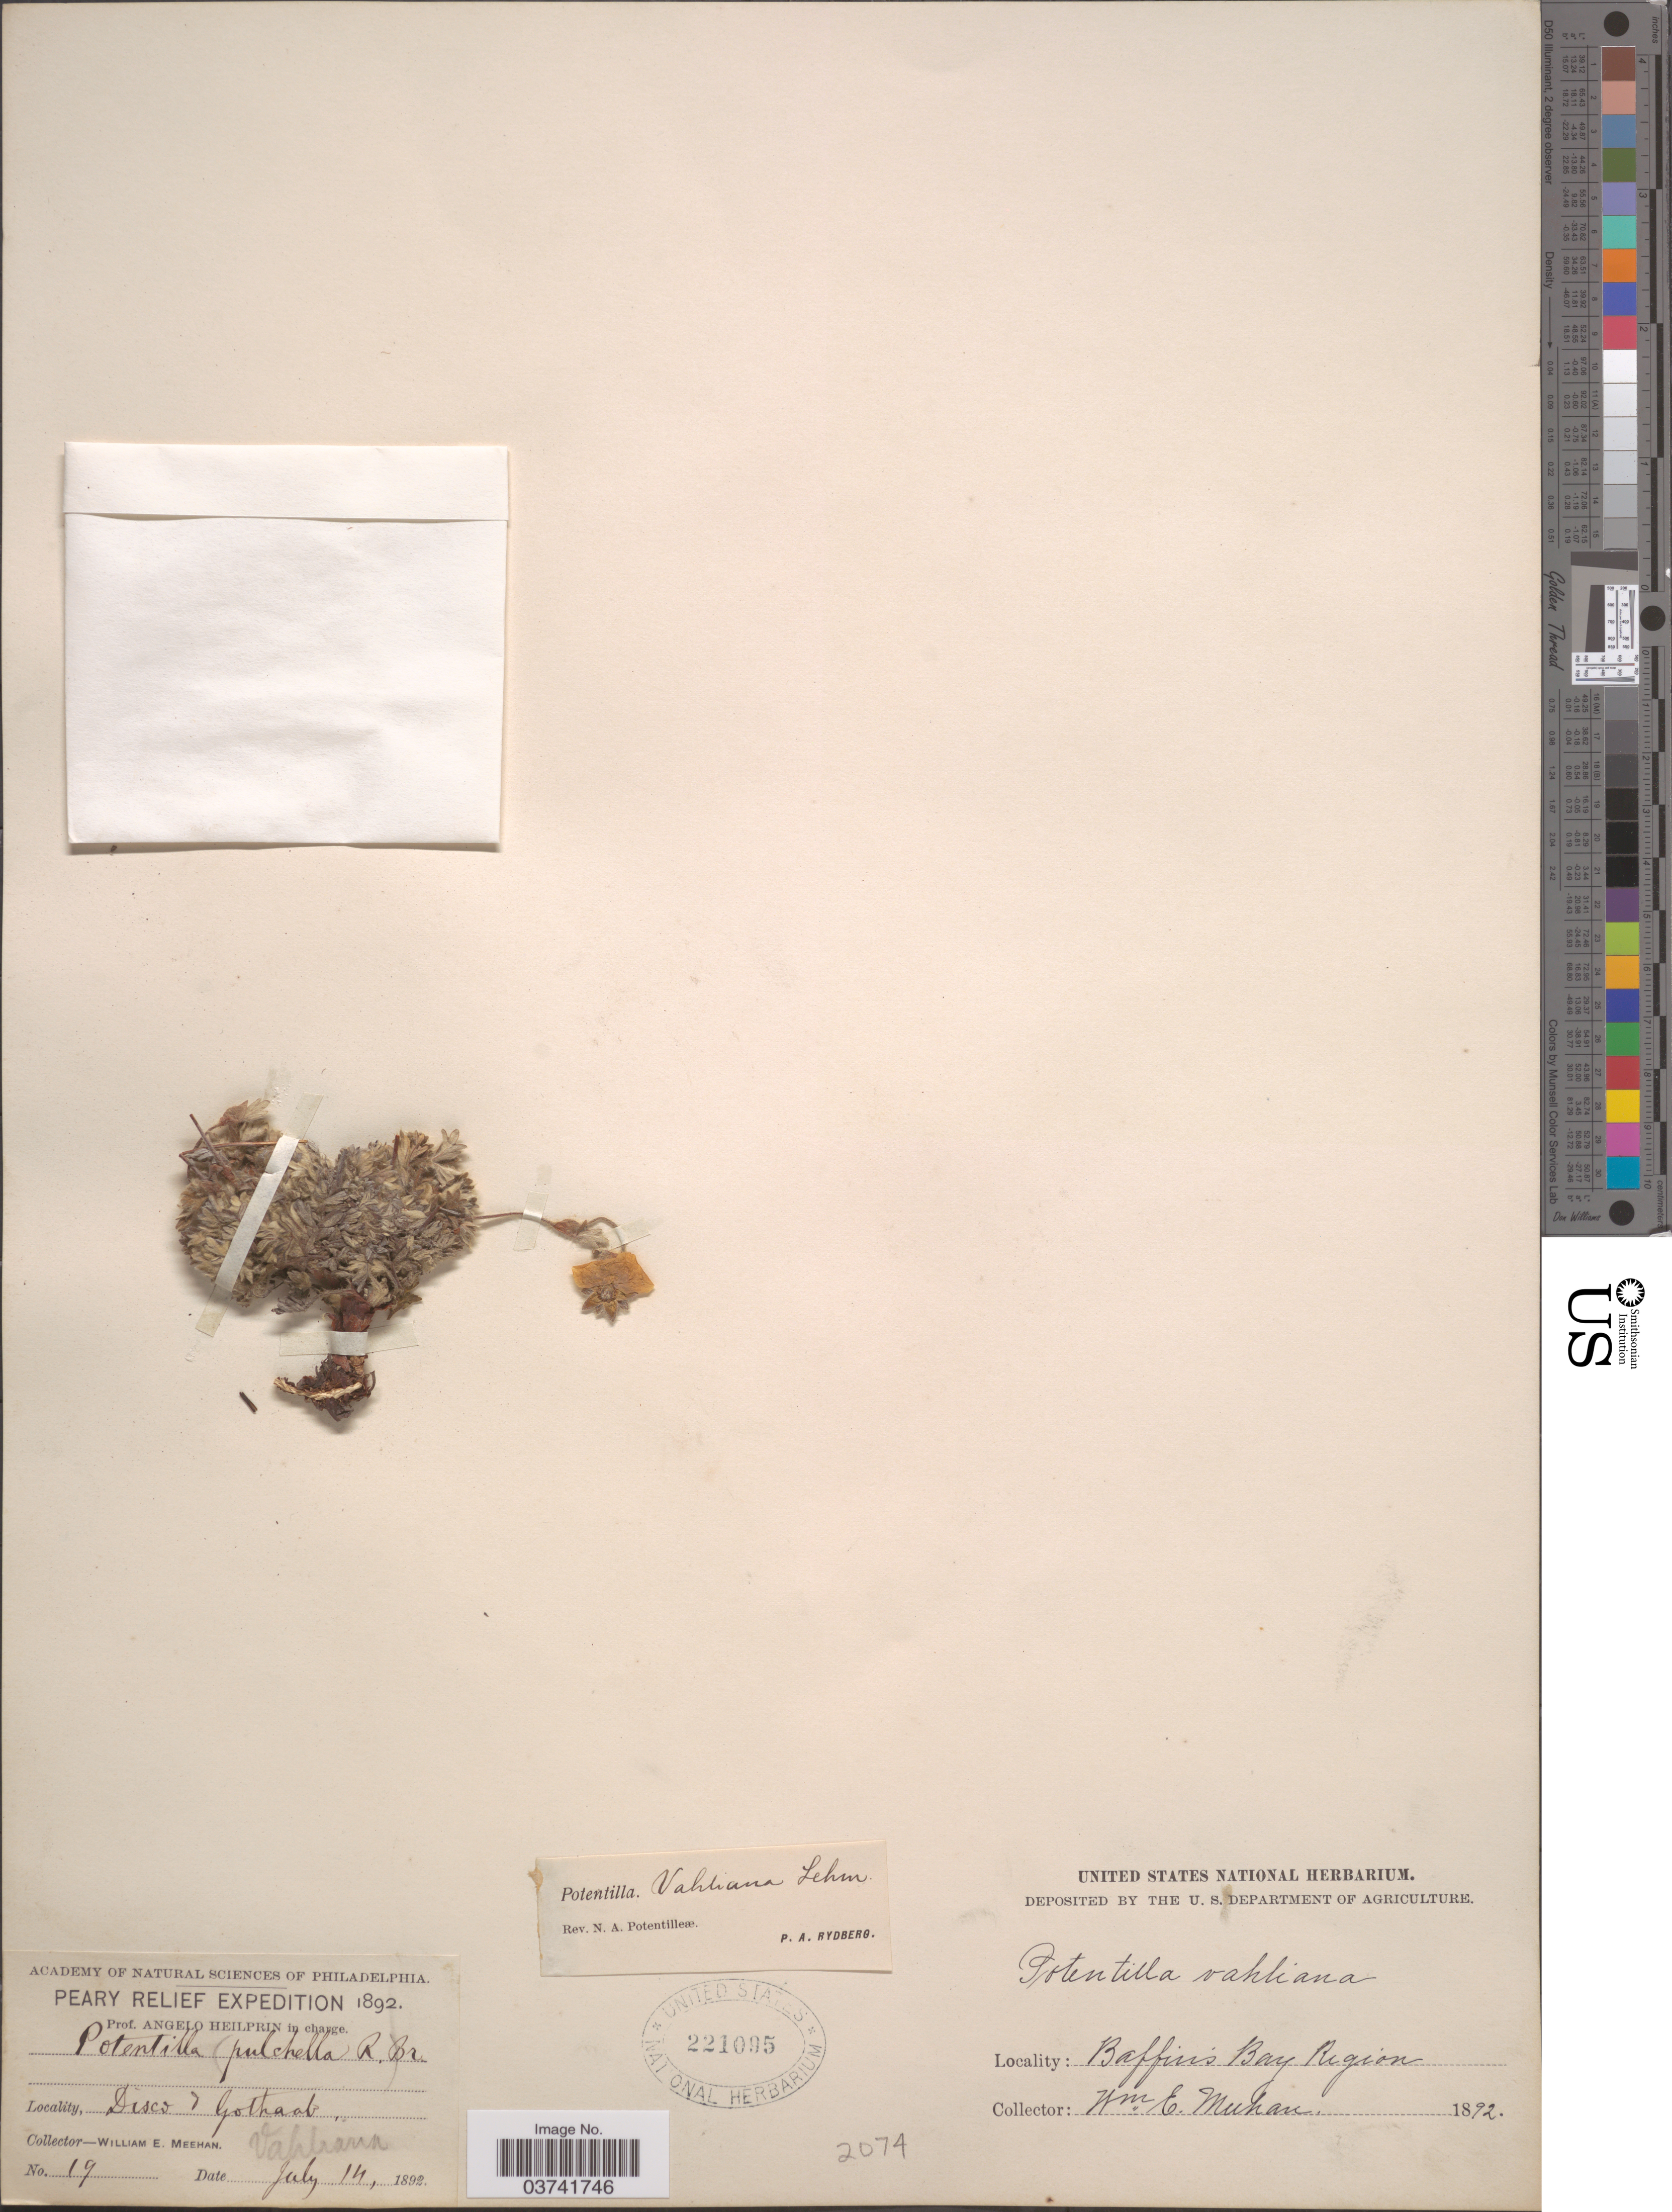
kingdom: Plantae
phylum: Tracheophyta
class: Magnoliopsida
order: Rosales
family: Rosaceae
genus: Potentilla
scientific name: Potentilla vahliana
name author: Lehm.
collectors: W. Meehan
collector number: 19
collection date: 1892-07-14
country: Greenland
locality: Disco & Gothaab. Baffin's Bay Region.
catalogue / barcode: US 221095